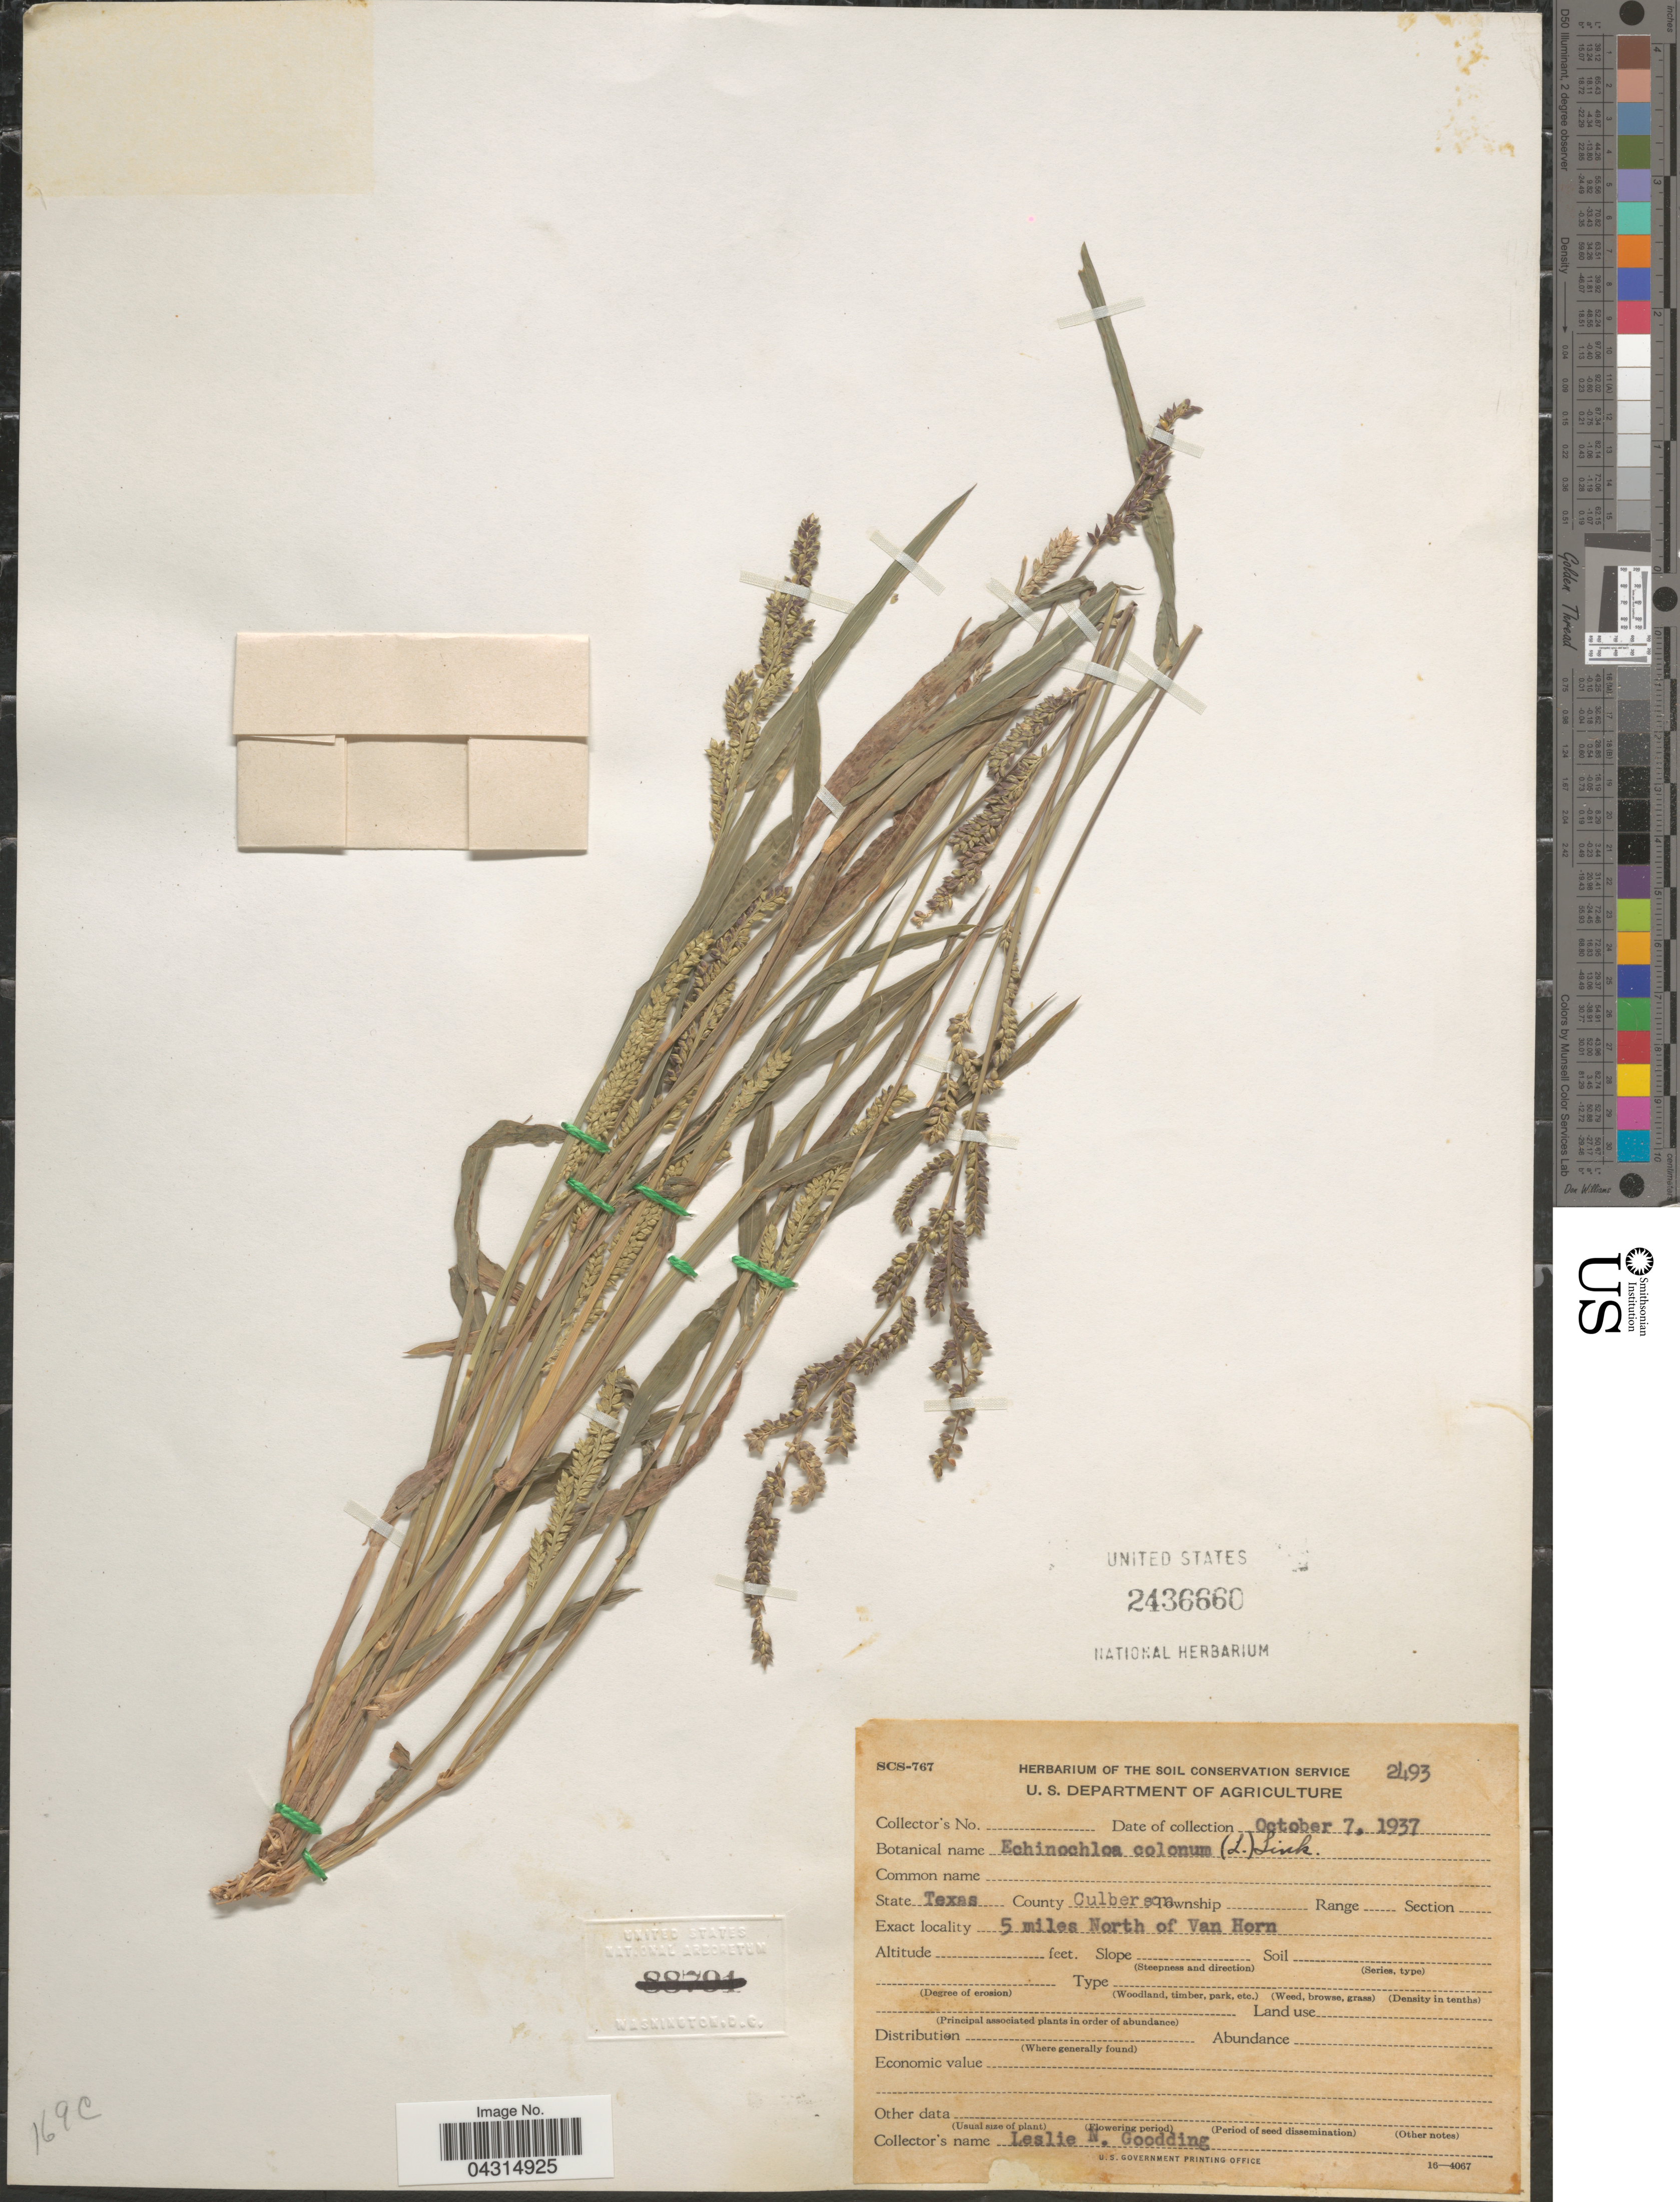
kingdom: Plantae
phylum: Tracheophyta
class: Liliopsida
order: Poales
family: Poaceae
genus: Echinochloa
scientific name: Echinochloa colona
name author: (L.) Link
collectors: L. N. Goodding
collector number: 2493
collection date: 1937-10-07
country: United States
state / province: Texas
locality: County Culbers. 5 miles North of Van Horn.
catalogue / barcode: US 2436660